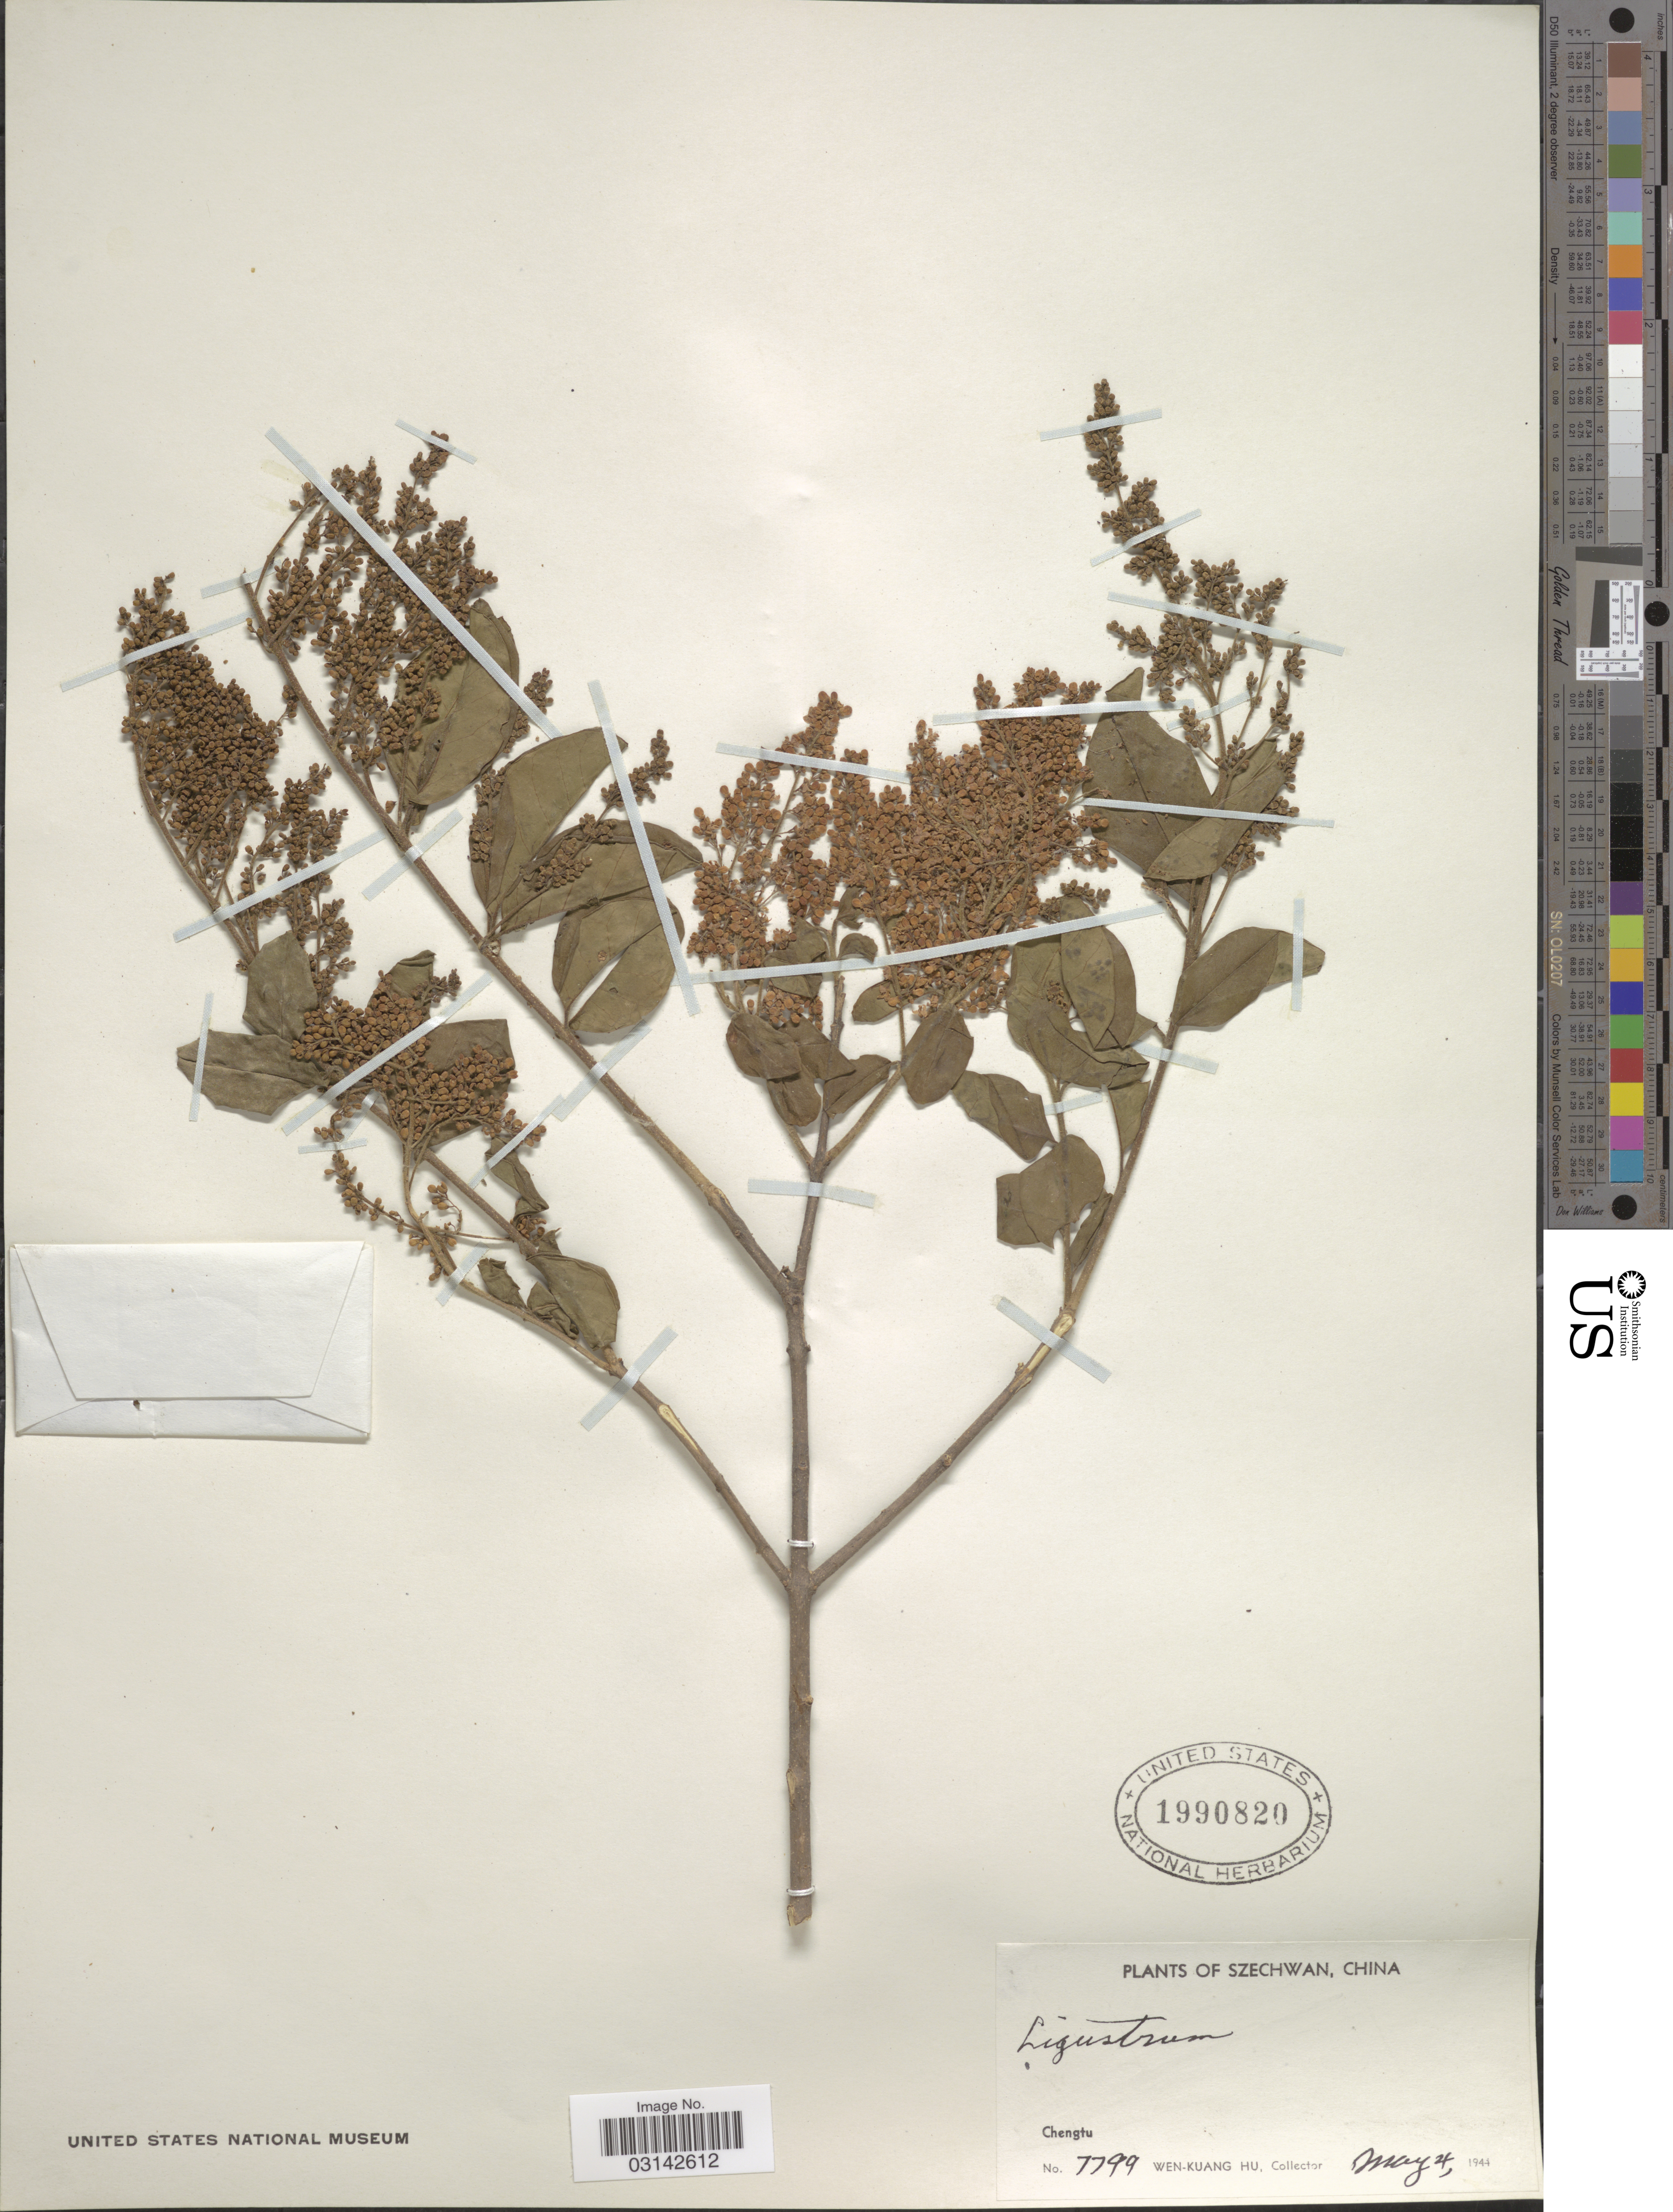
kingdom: Plantae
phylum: Tracheophyta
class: Magnoliopsida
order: Lamiales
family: Oleaceae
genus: Ligustrum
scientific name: Ligustrum sp.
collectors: W. K. Hu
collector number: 7799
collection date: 1944-05-04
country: China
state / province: Sichuan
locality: Szechwan, Chengtu.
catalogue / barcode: US 1990820